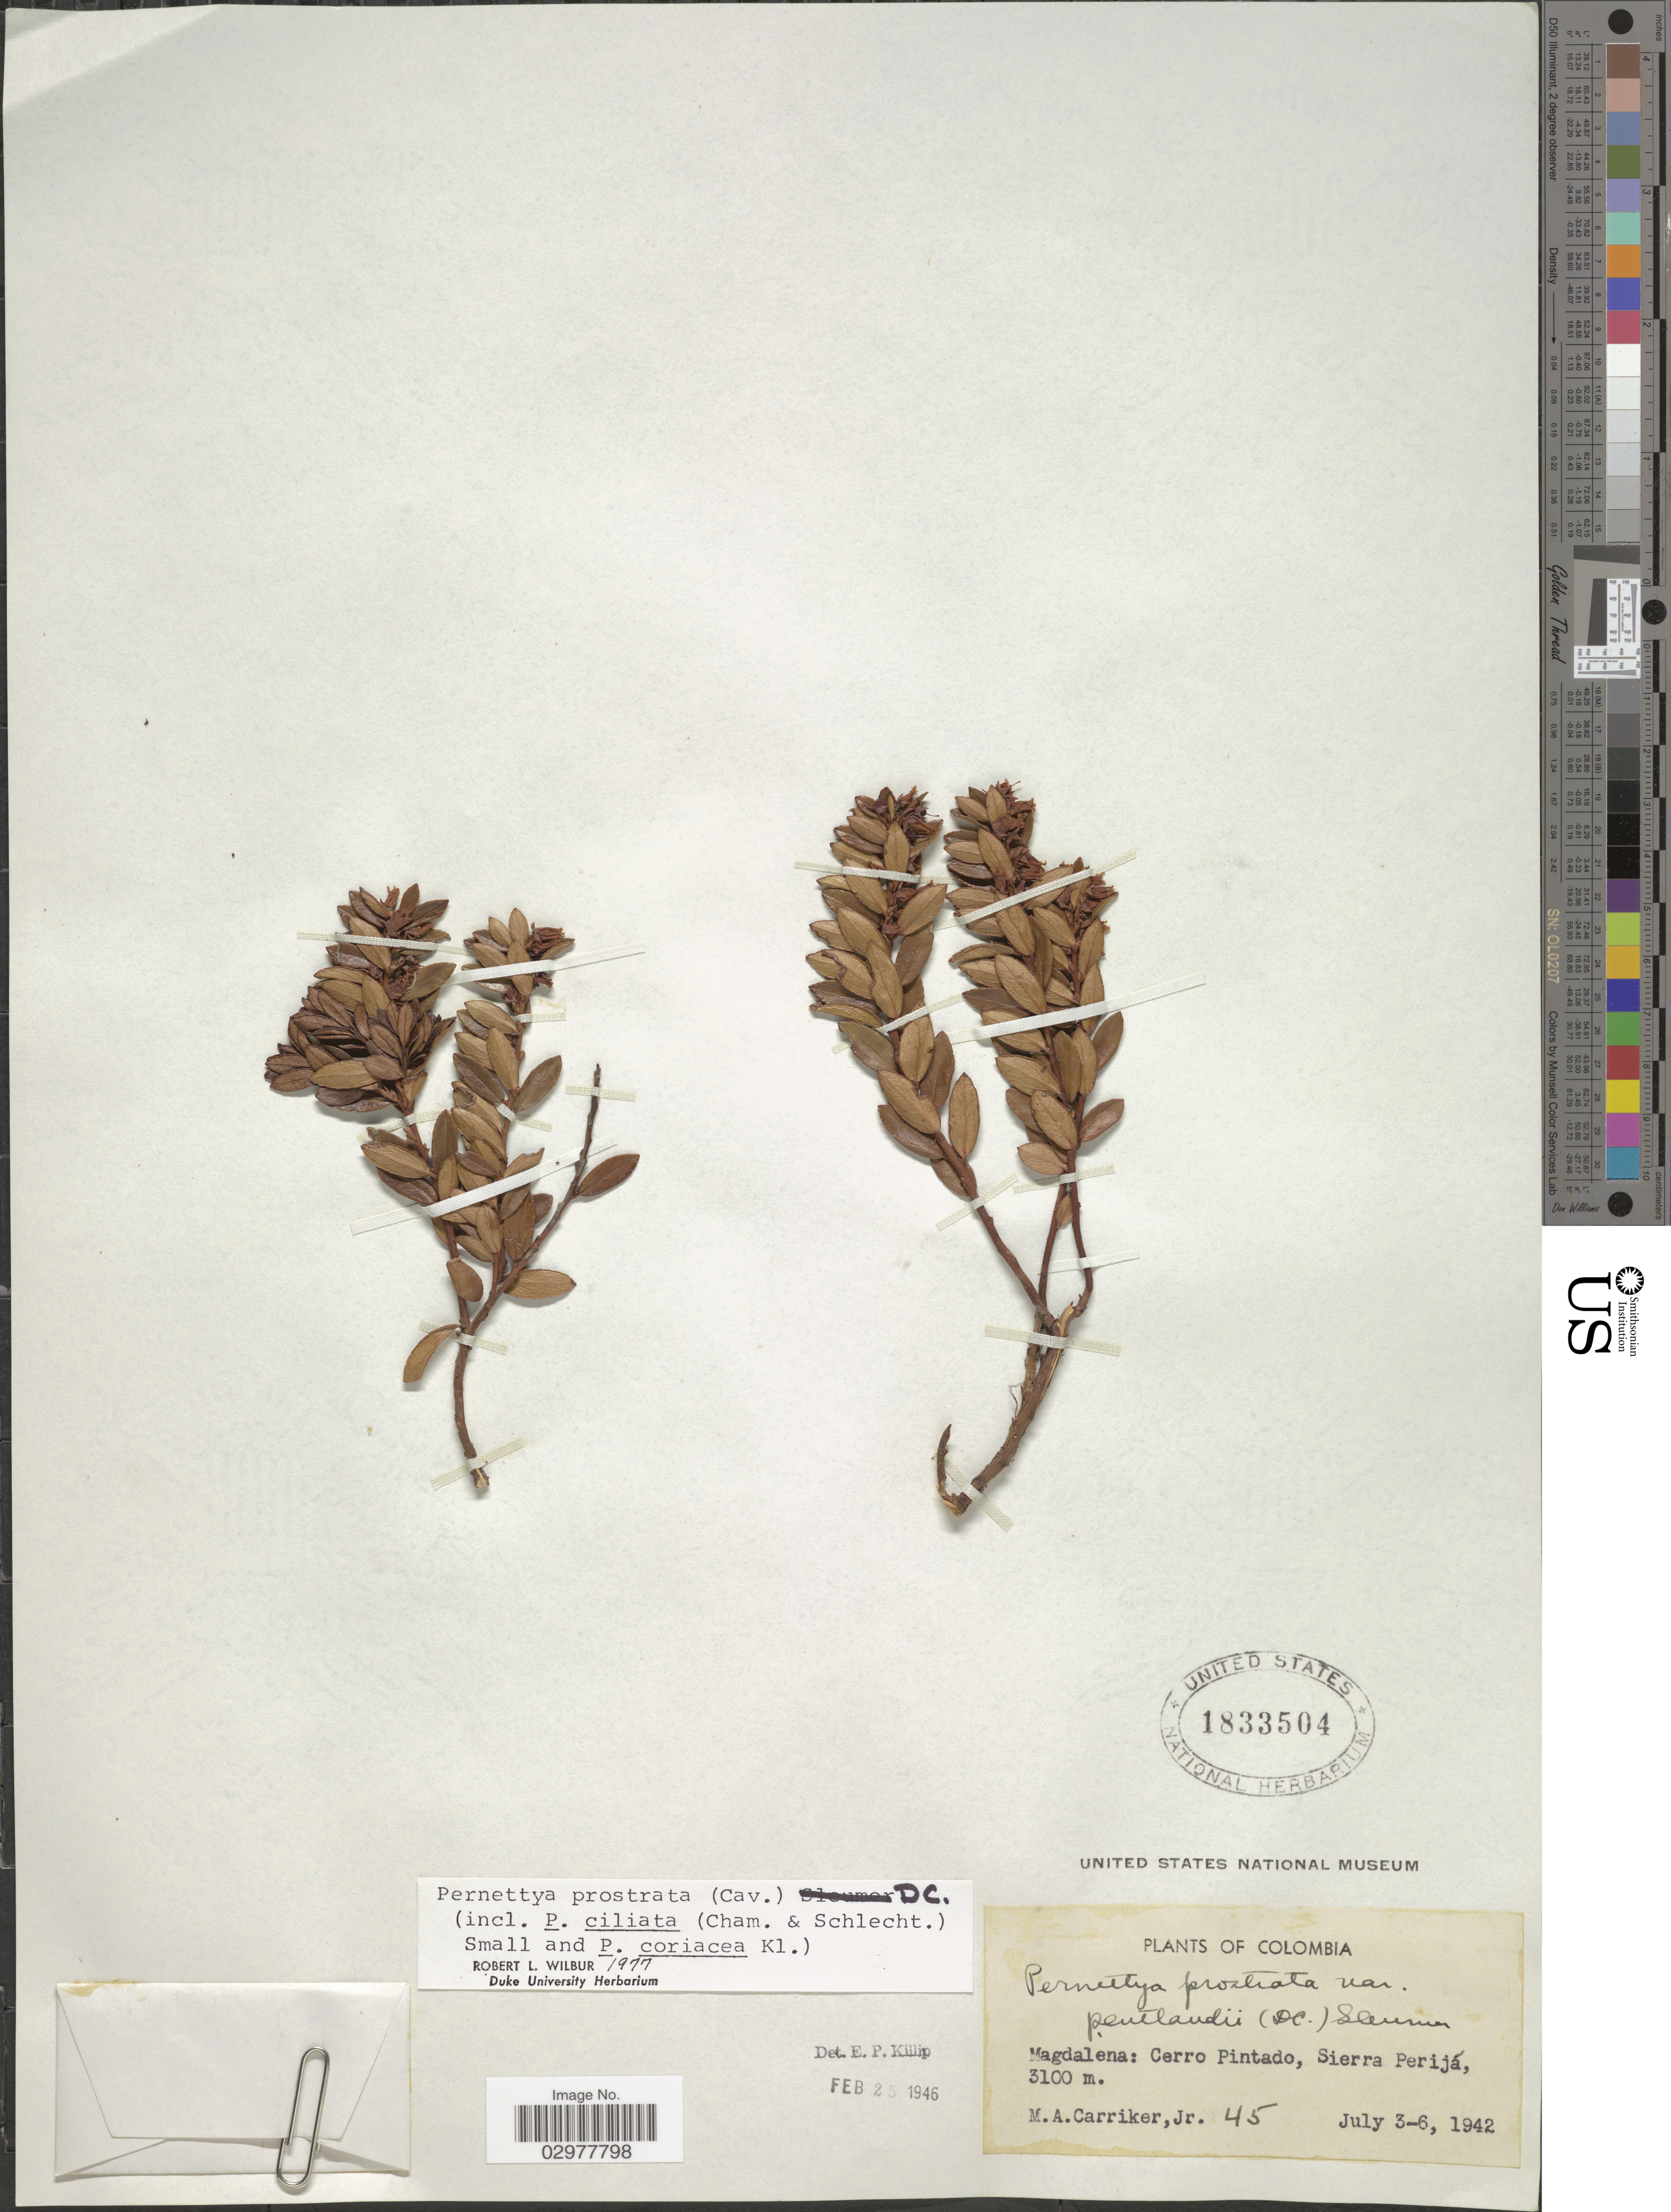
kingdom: Plantae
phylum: Tracheophyta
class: Magnoliopsida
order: Ericales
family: Ericaceae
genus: Pernettya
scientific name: Pernettya prostrata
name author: (Cav.) DC.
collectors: M. A. Carriker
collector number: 45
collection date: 1942-07-03/1942-07-06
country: Colombia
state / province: Magdalena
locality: Cerro Pintado, Sierra Perijá.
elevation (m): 3100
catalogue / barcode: US 1833504